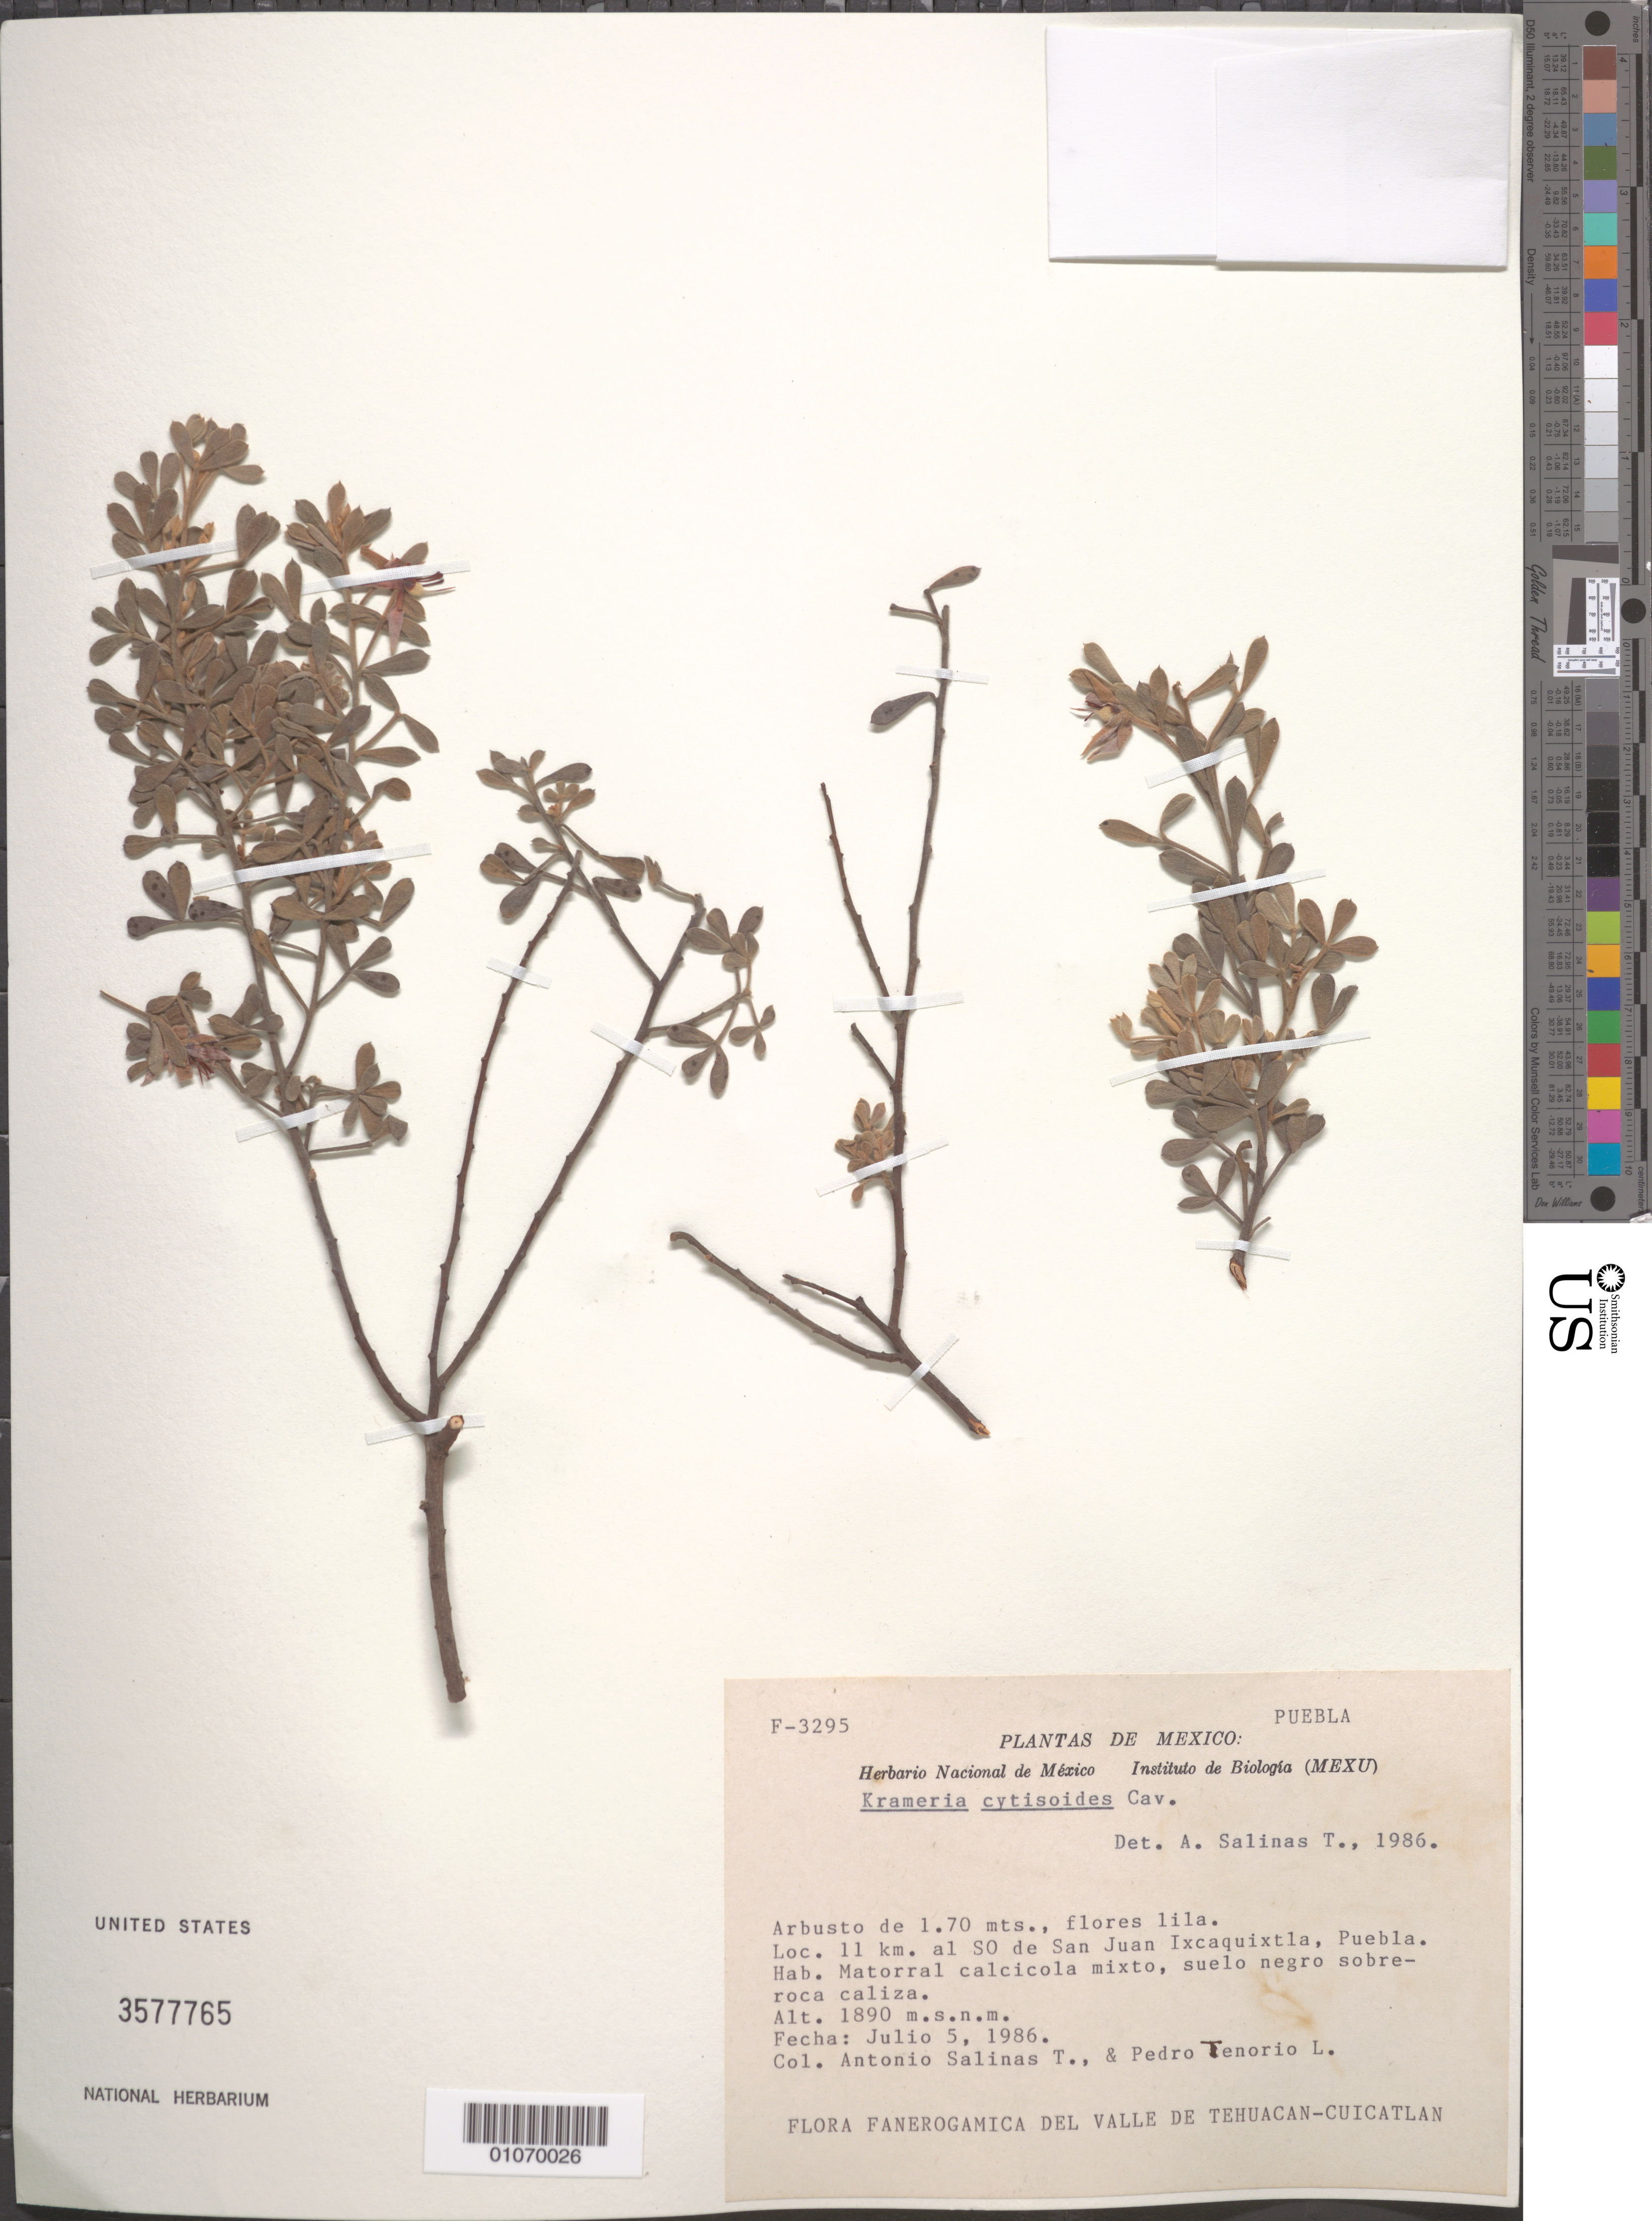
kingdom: Plantae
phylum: Tracheophyta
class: Magnoliopsida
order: Zygophyllales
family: Krameriaceae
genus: Krameria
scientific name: Krameria cytisoides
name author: Cav.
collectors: A. Salinas T. & P. Tenorio L.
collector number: F-3295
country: Mexico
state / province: Puebla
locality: SW of San Juan Ixcaquixtla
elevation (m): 1890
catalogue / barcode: US 3577765